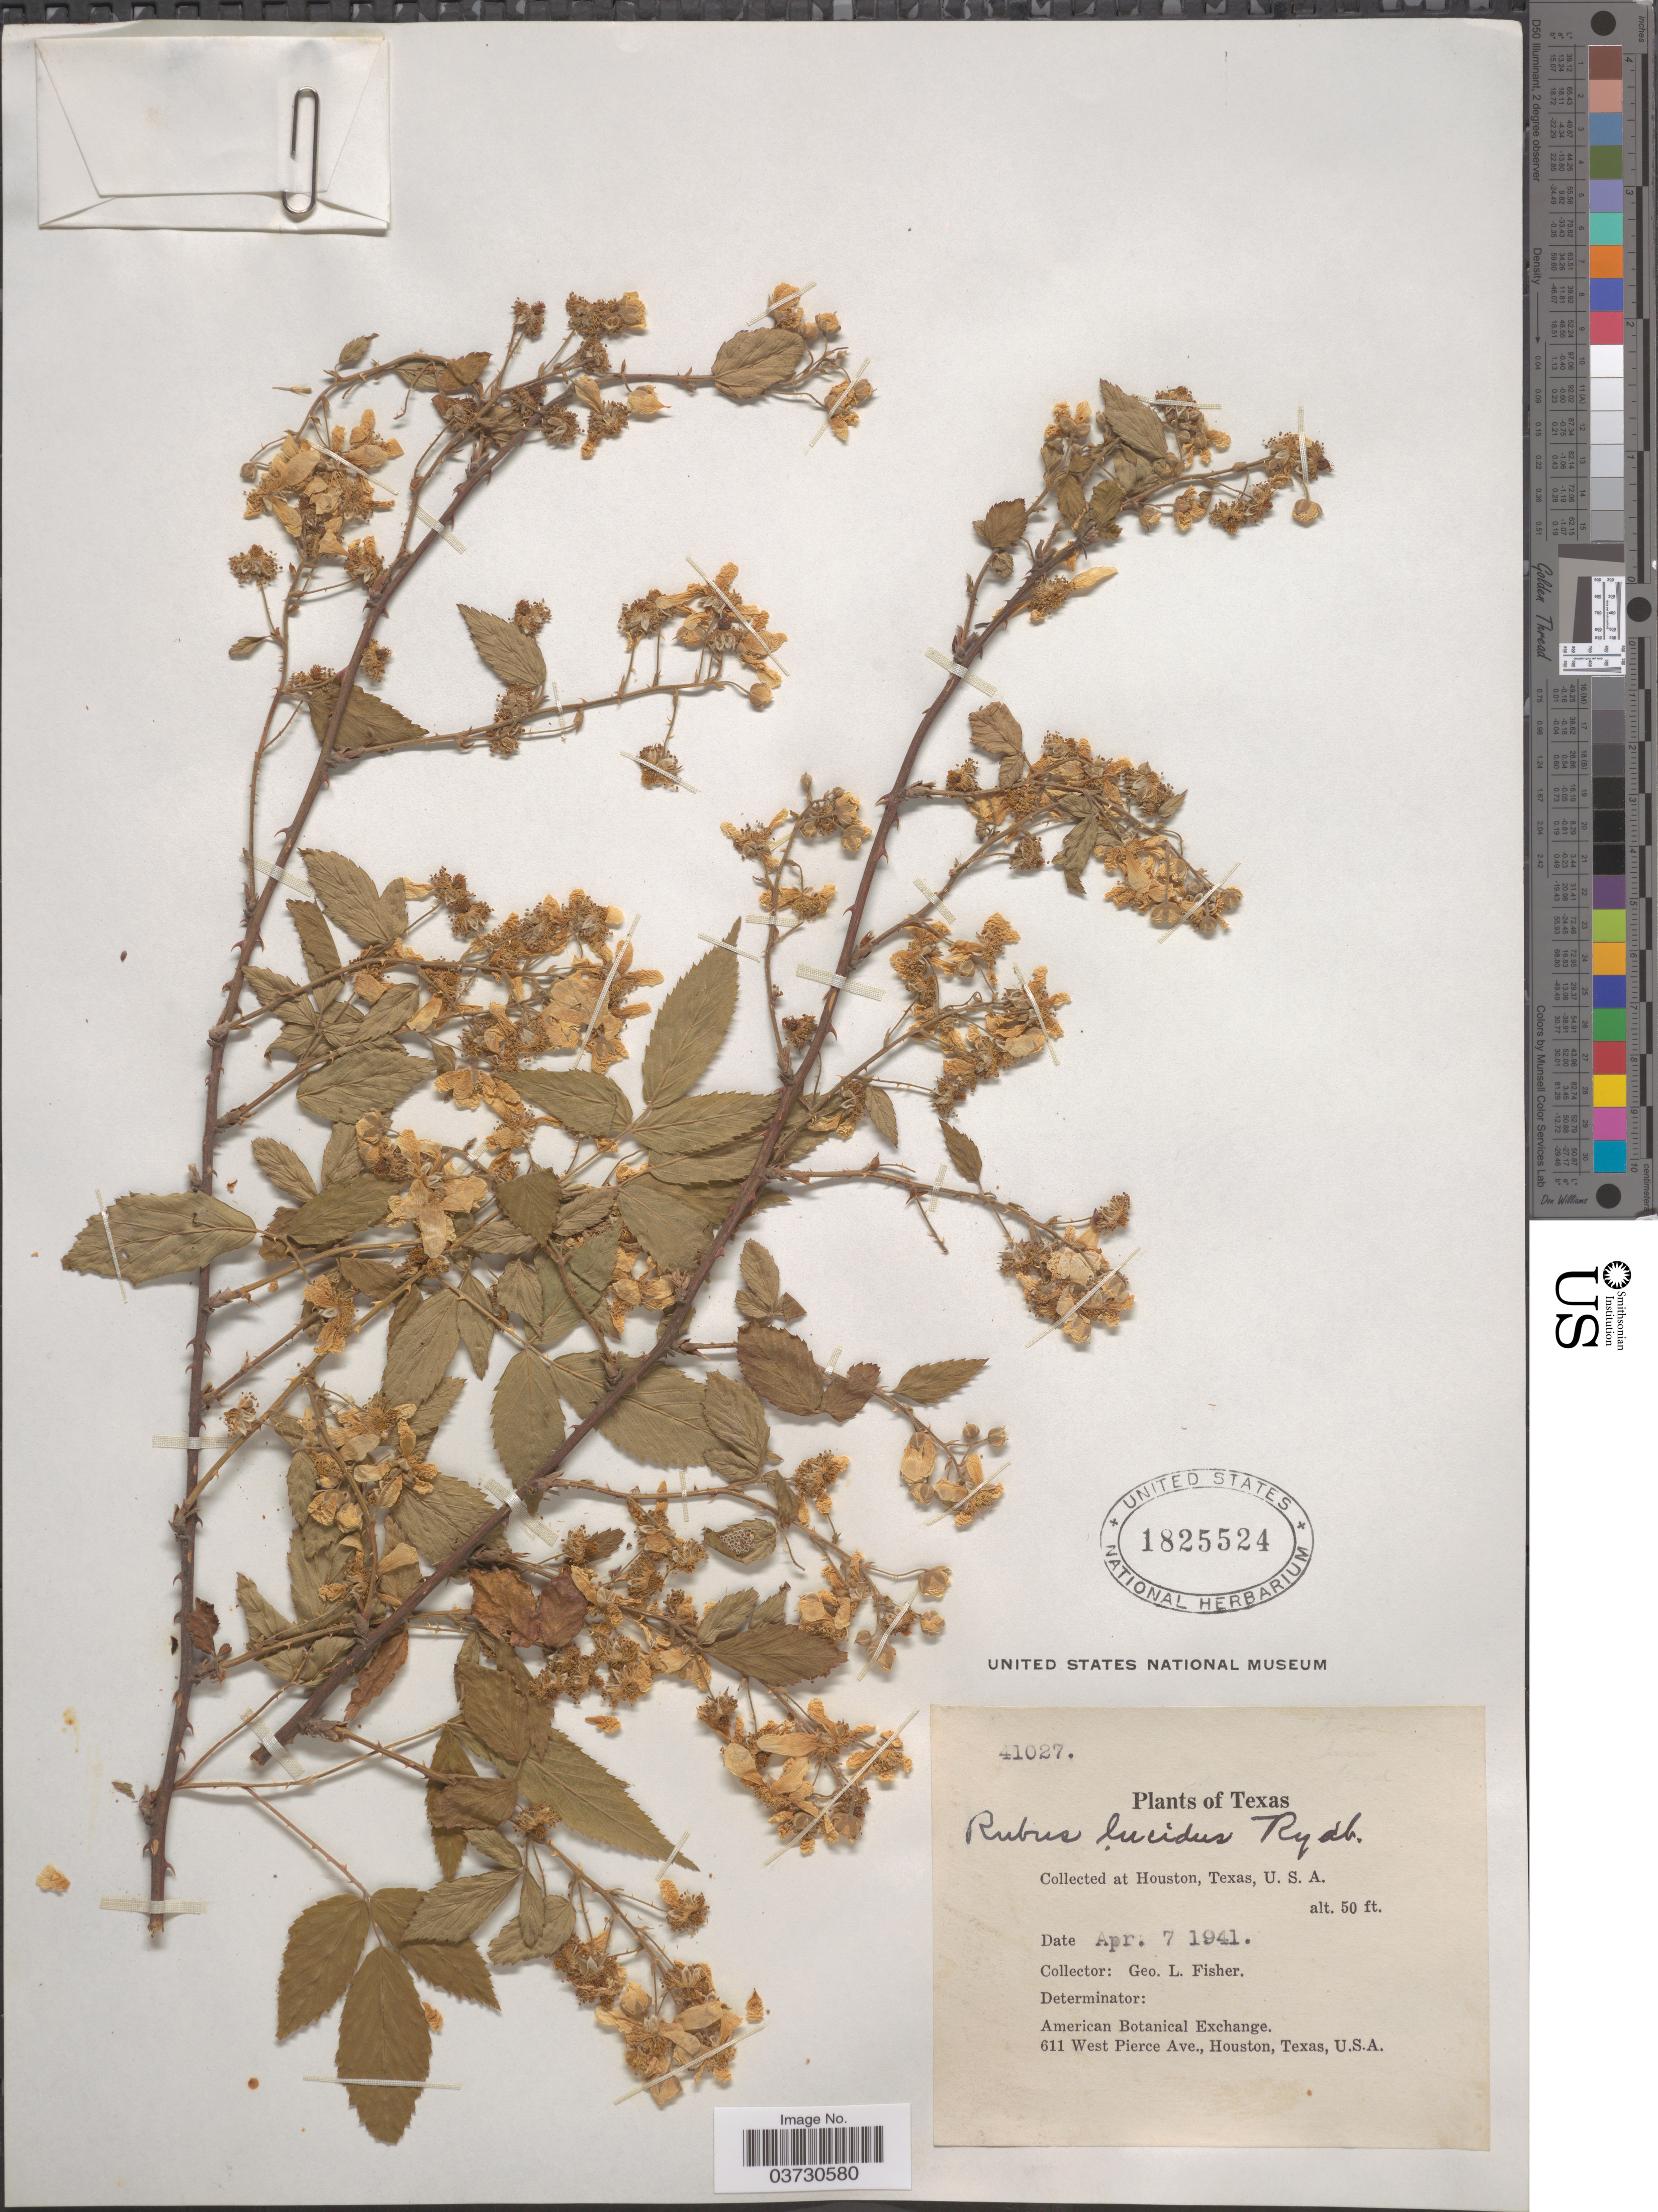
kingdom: Plantae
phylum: Tracheophyta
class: Magnoliopsida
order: Rosales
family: Rosaceae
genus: Rubus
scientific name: Rubus lucidus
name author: Rydb.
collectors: G. L. Fisher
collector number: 41027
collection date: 1941-04-07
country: United States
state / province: Texas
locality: Houston.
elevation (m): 15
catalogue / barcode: US 1825524